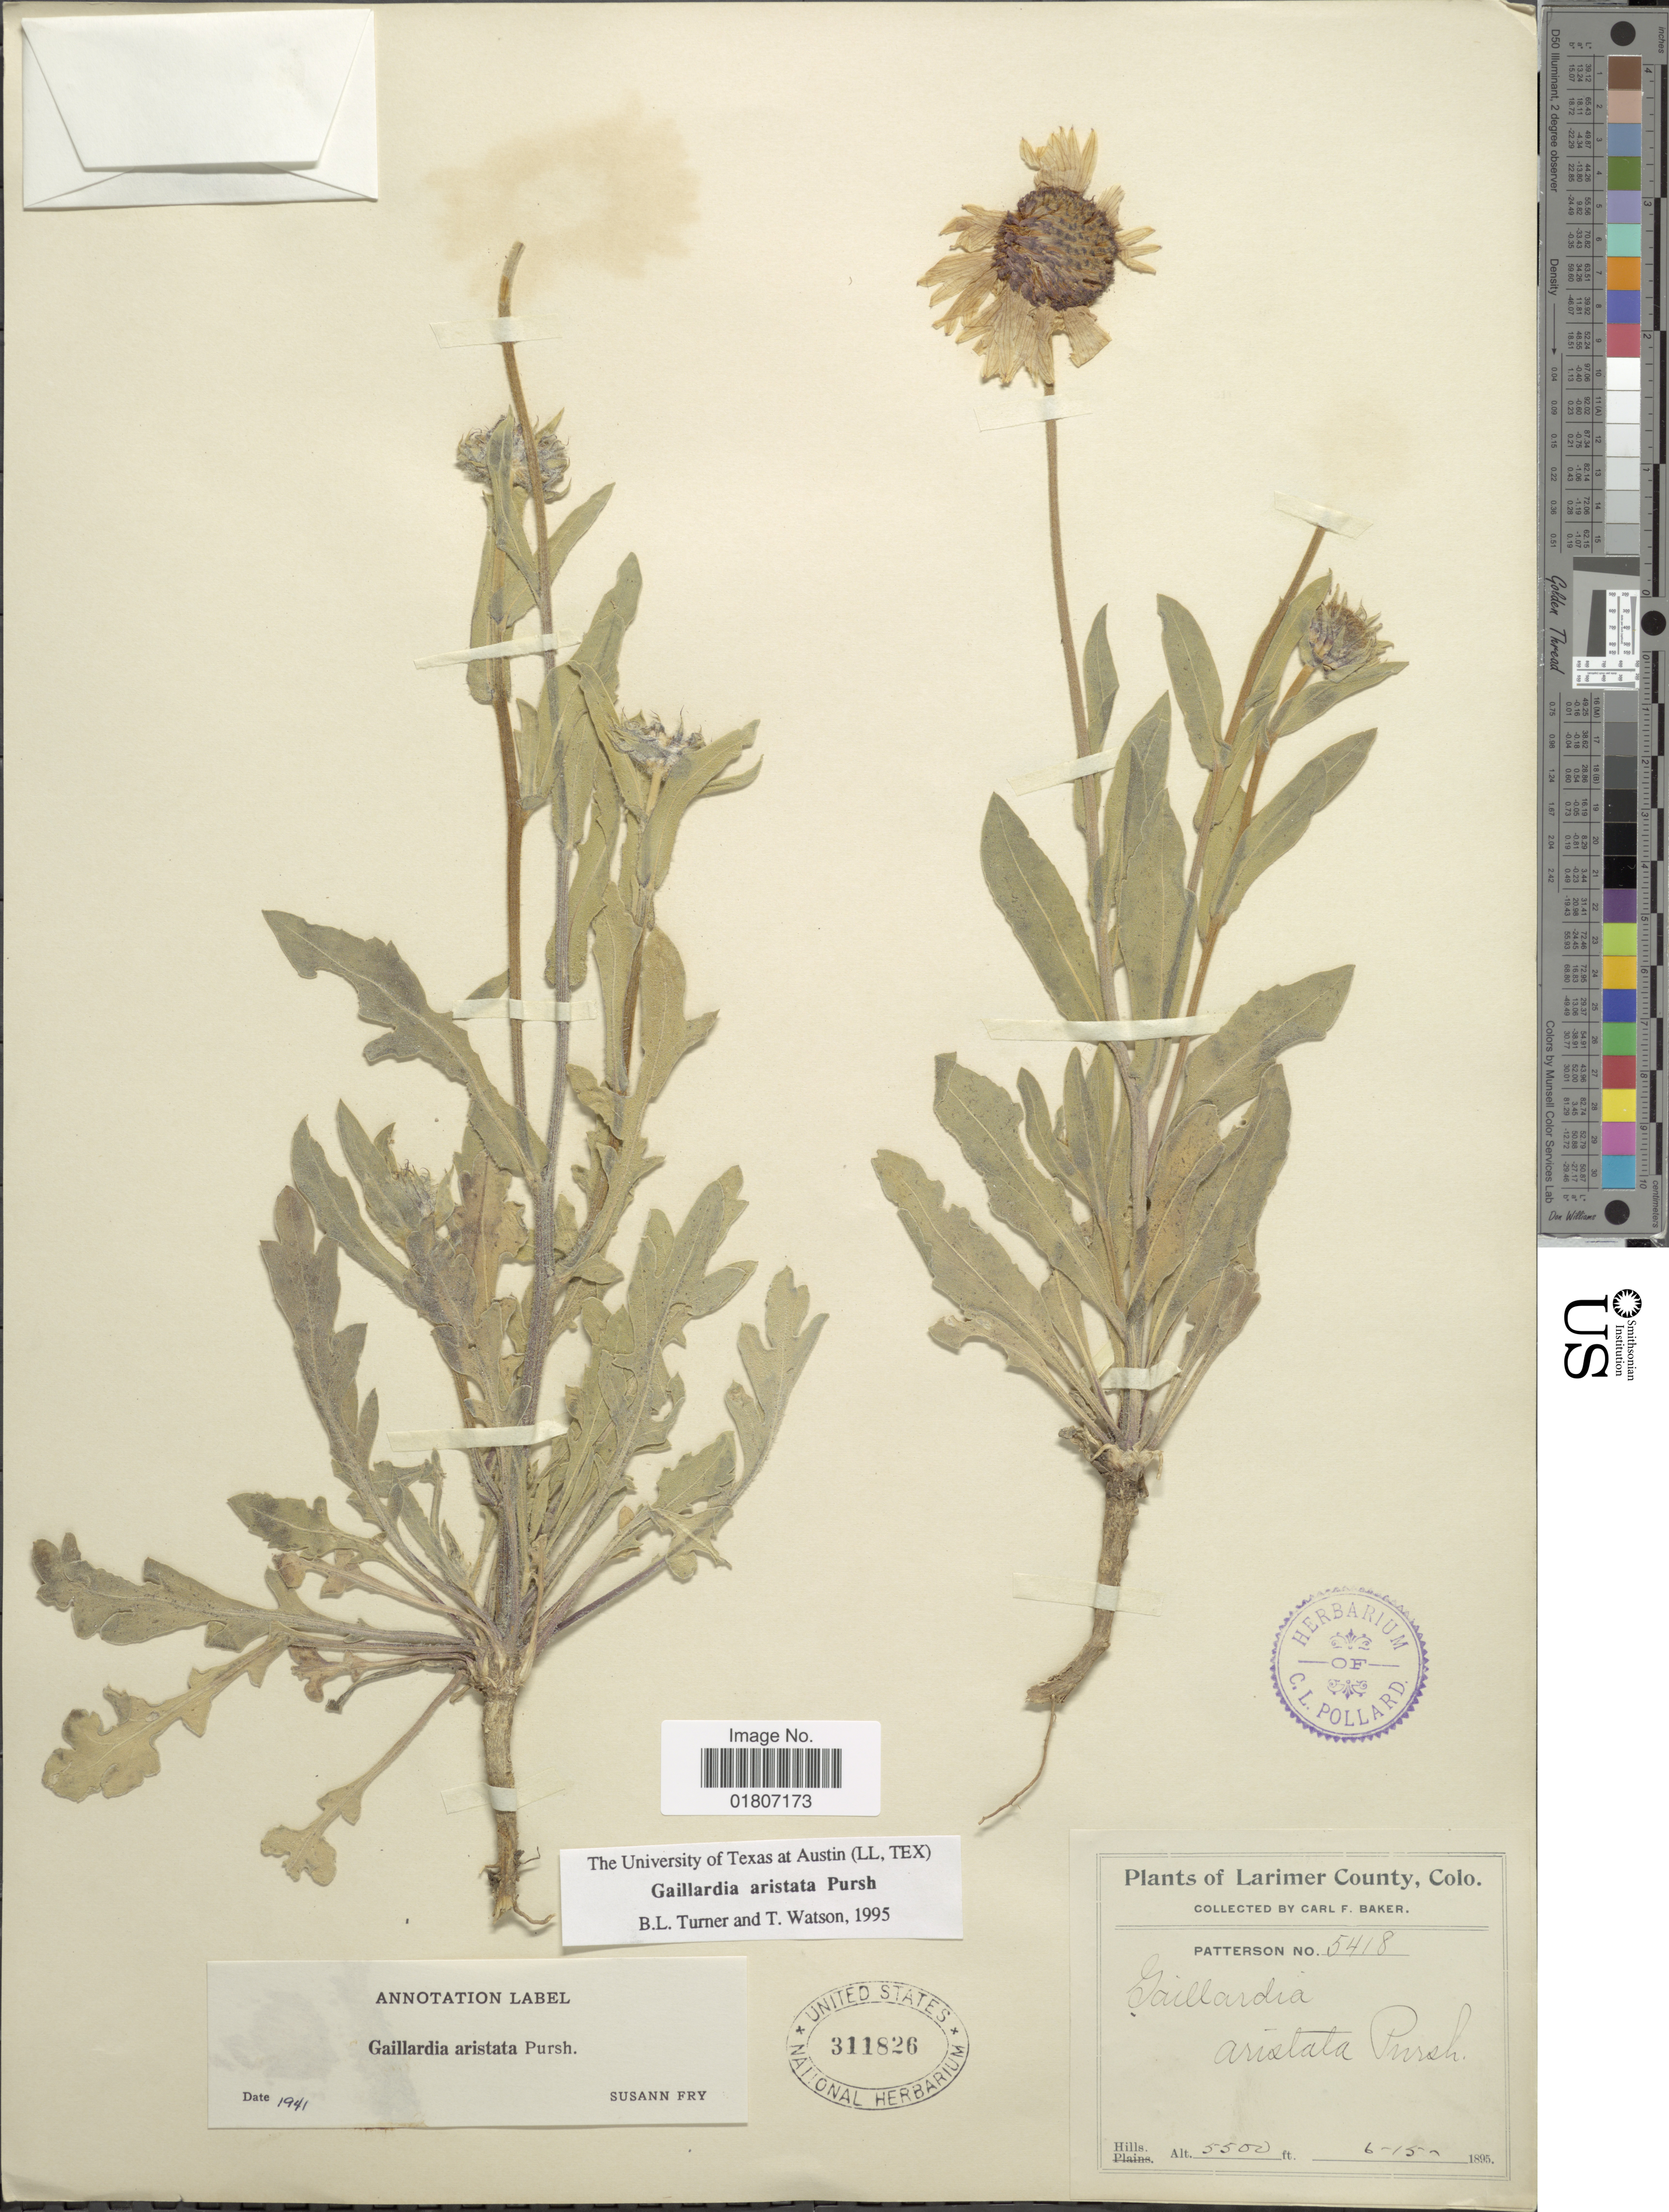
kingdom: Plantae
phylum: Tracheophyta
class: Magnoliopsida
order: Asterales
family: Asteraceae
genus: Gaillardia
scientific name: Gaillardia aristata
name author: Pursh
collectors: C. F. Baker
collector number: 5418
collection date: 1895-06-15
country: United States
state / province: Colorado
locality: Larimer County. Hills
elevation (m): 1676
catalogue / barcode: US 311826